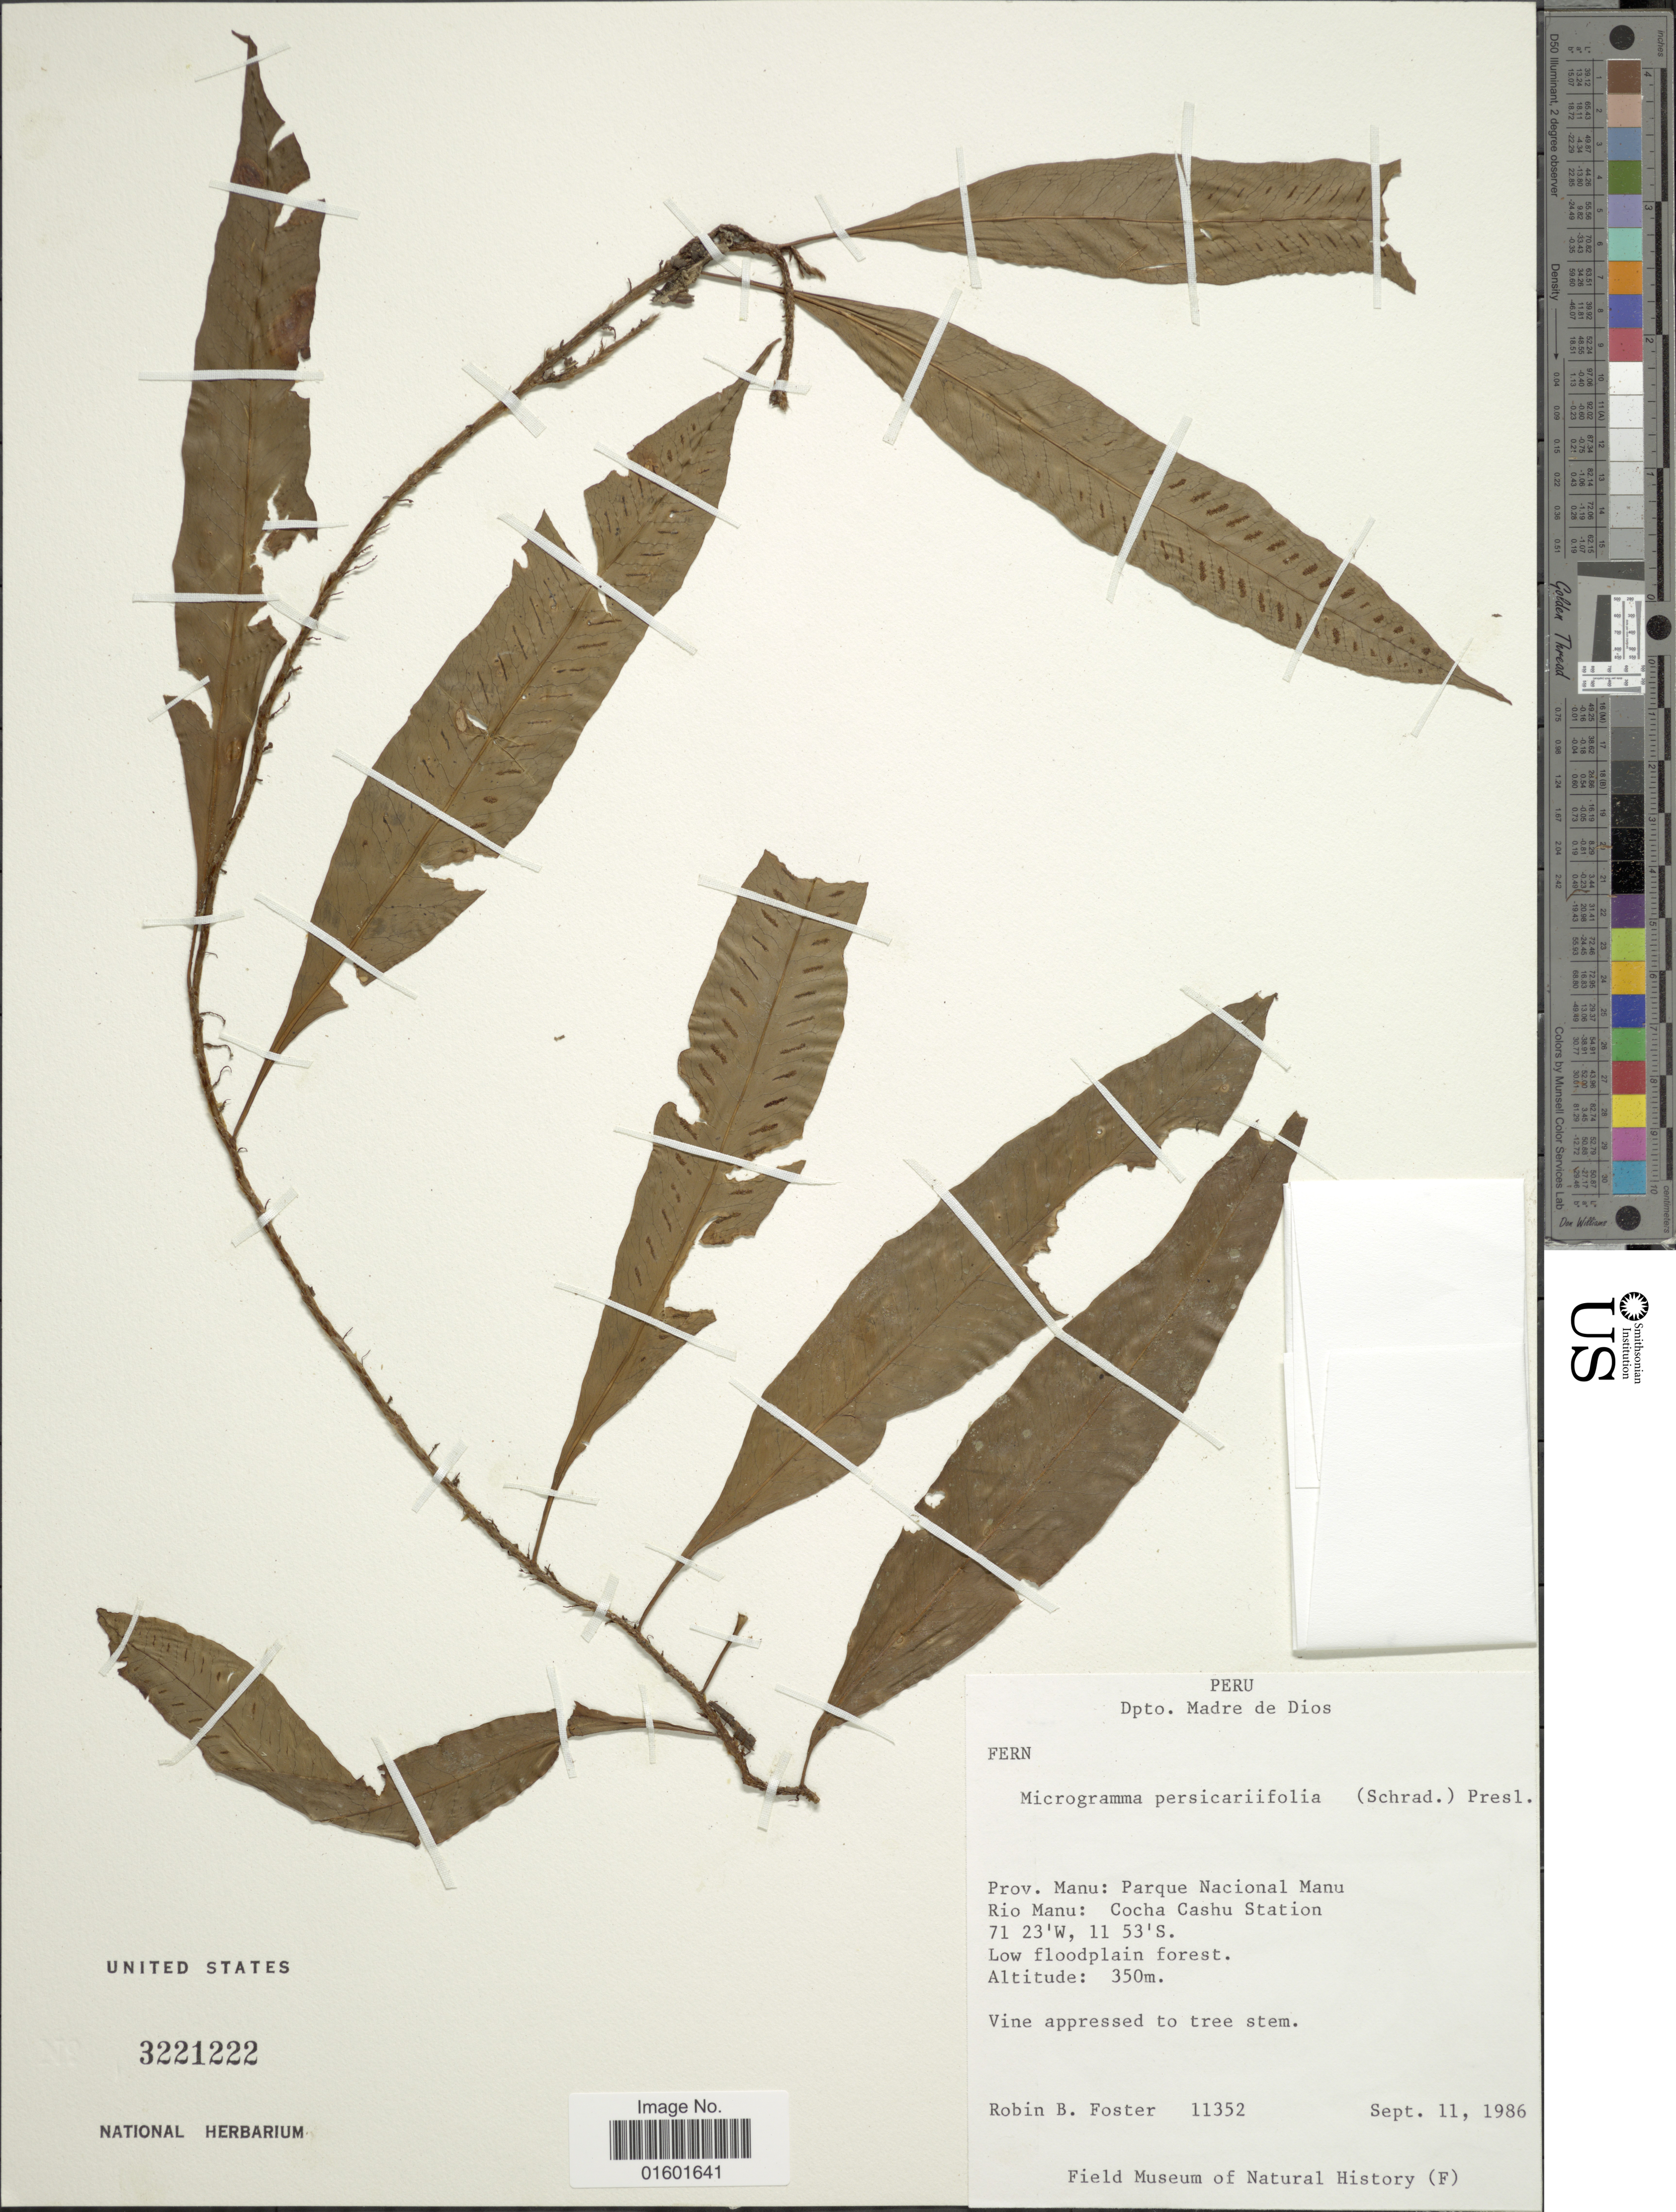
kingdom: Plantae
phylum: Tracheophyta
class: Polypodiopsida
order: Polypodiales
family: Polypodiaceae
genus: Microgramma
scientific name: Microgramma persicariifolia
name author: (Schrad.) C. Presl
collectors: R. B. Foster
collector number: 11352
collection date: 1986-09-11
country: Peru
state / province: Madre de Dios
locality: Prov. Manu: Parque Nacional Manu, Rio Manu: Cocha Cashu Station, Low floodplain forest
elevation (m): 350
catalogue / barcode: US 3221222